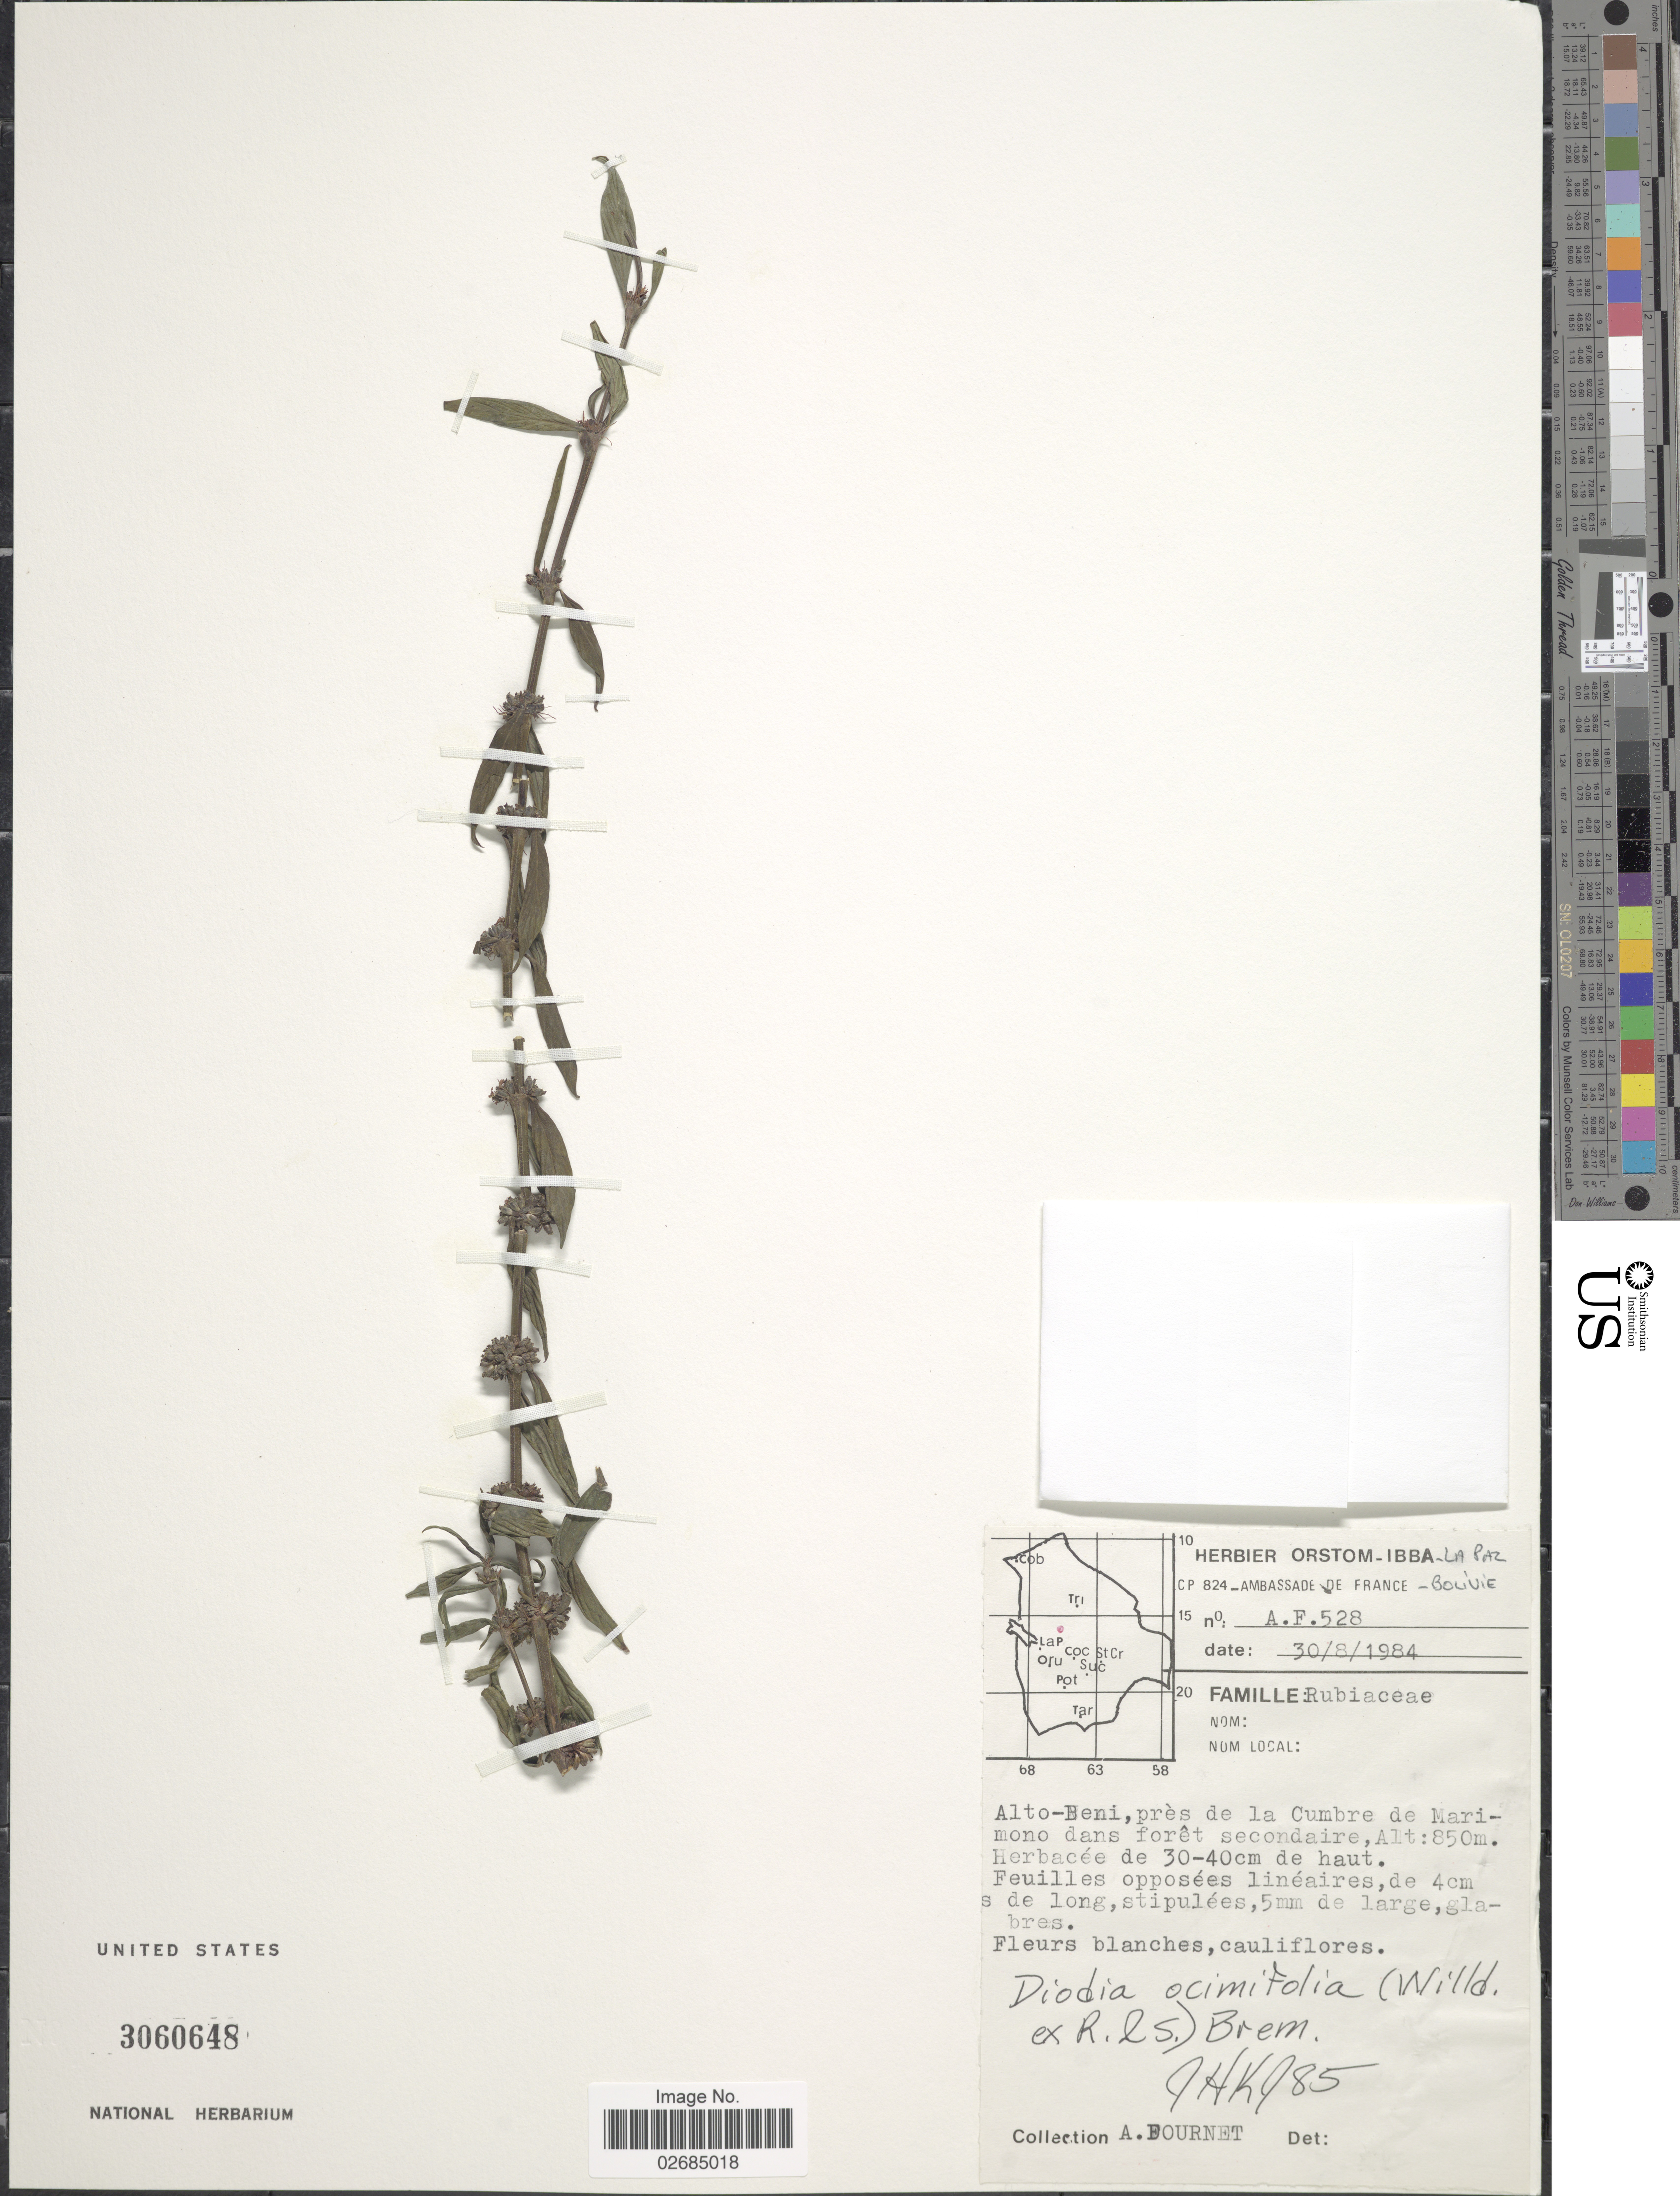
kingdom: Plantae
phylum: Tracheophyta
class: Magnoliopsida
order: Gentianales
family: Rubiaceae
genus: Diodia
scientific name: Diodia ocimifolia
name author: (Willd. ex Roem. & Schult.) Bremek.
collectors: A. Fournet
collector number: A.F.528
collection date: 1984-08-30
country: Bolivia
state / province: La Paz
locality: Alto-Beni, près de la Cumbre de Marimono dans forêt secondaire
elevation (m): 850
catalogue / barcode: US 3060648